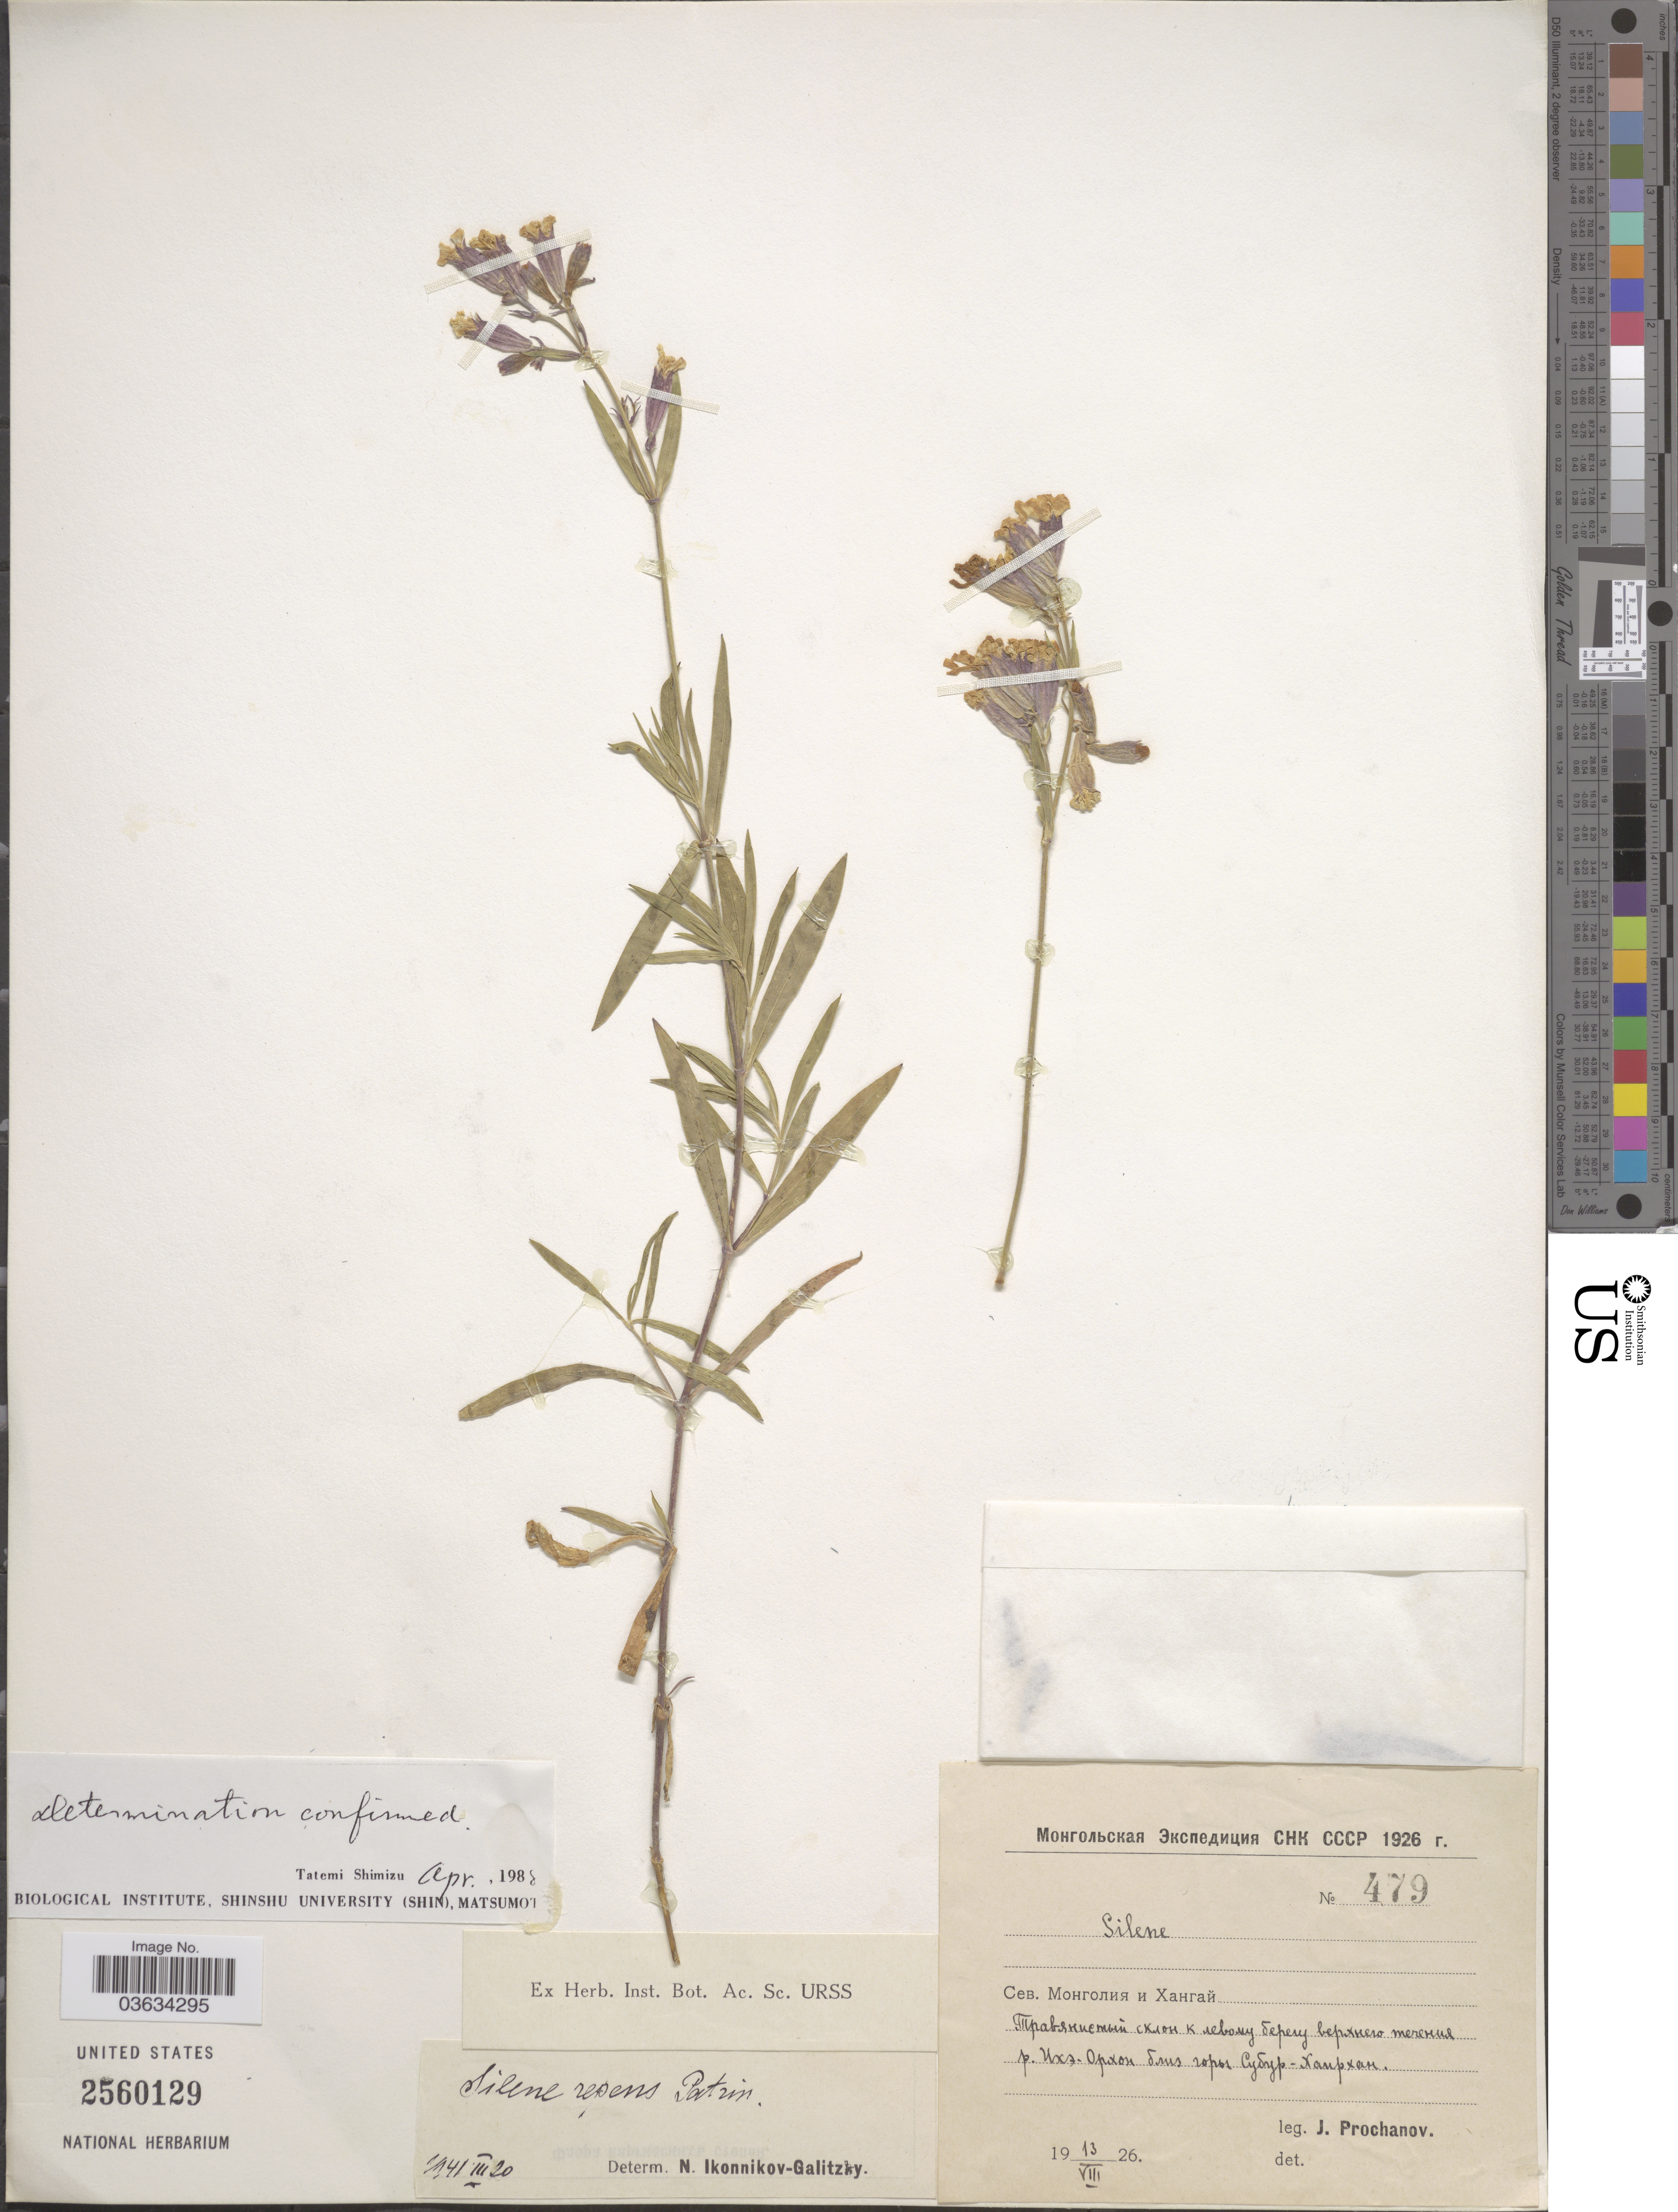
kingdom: Plantae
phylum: Tracheophyta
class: Magnoliopsida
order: Caryophyllales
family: Caryophyllaceae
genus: Silene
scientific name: Silene repens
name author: Patrin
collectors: J. Prochanov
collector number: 479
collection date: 1926-08-13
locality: X.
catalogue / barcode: US 2560129